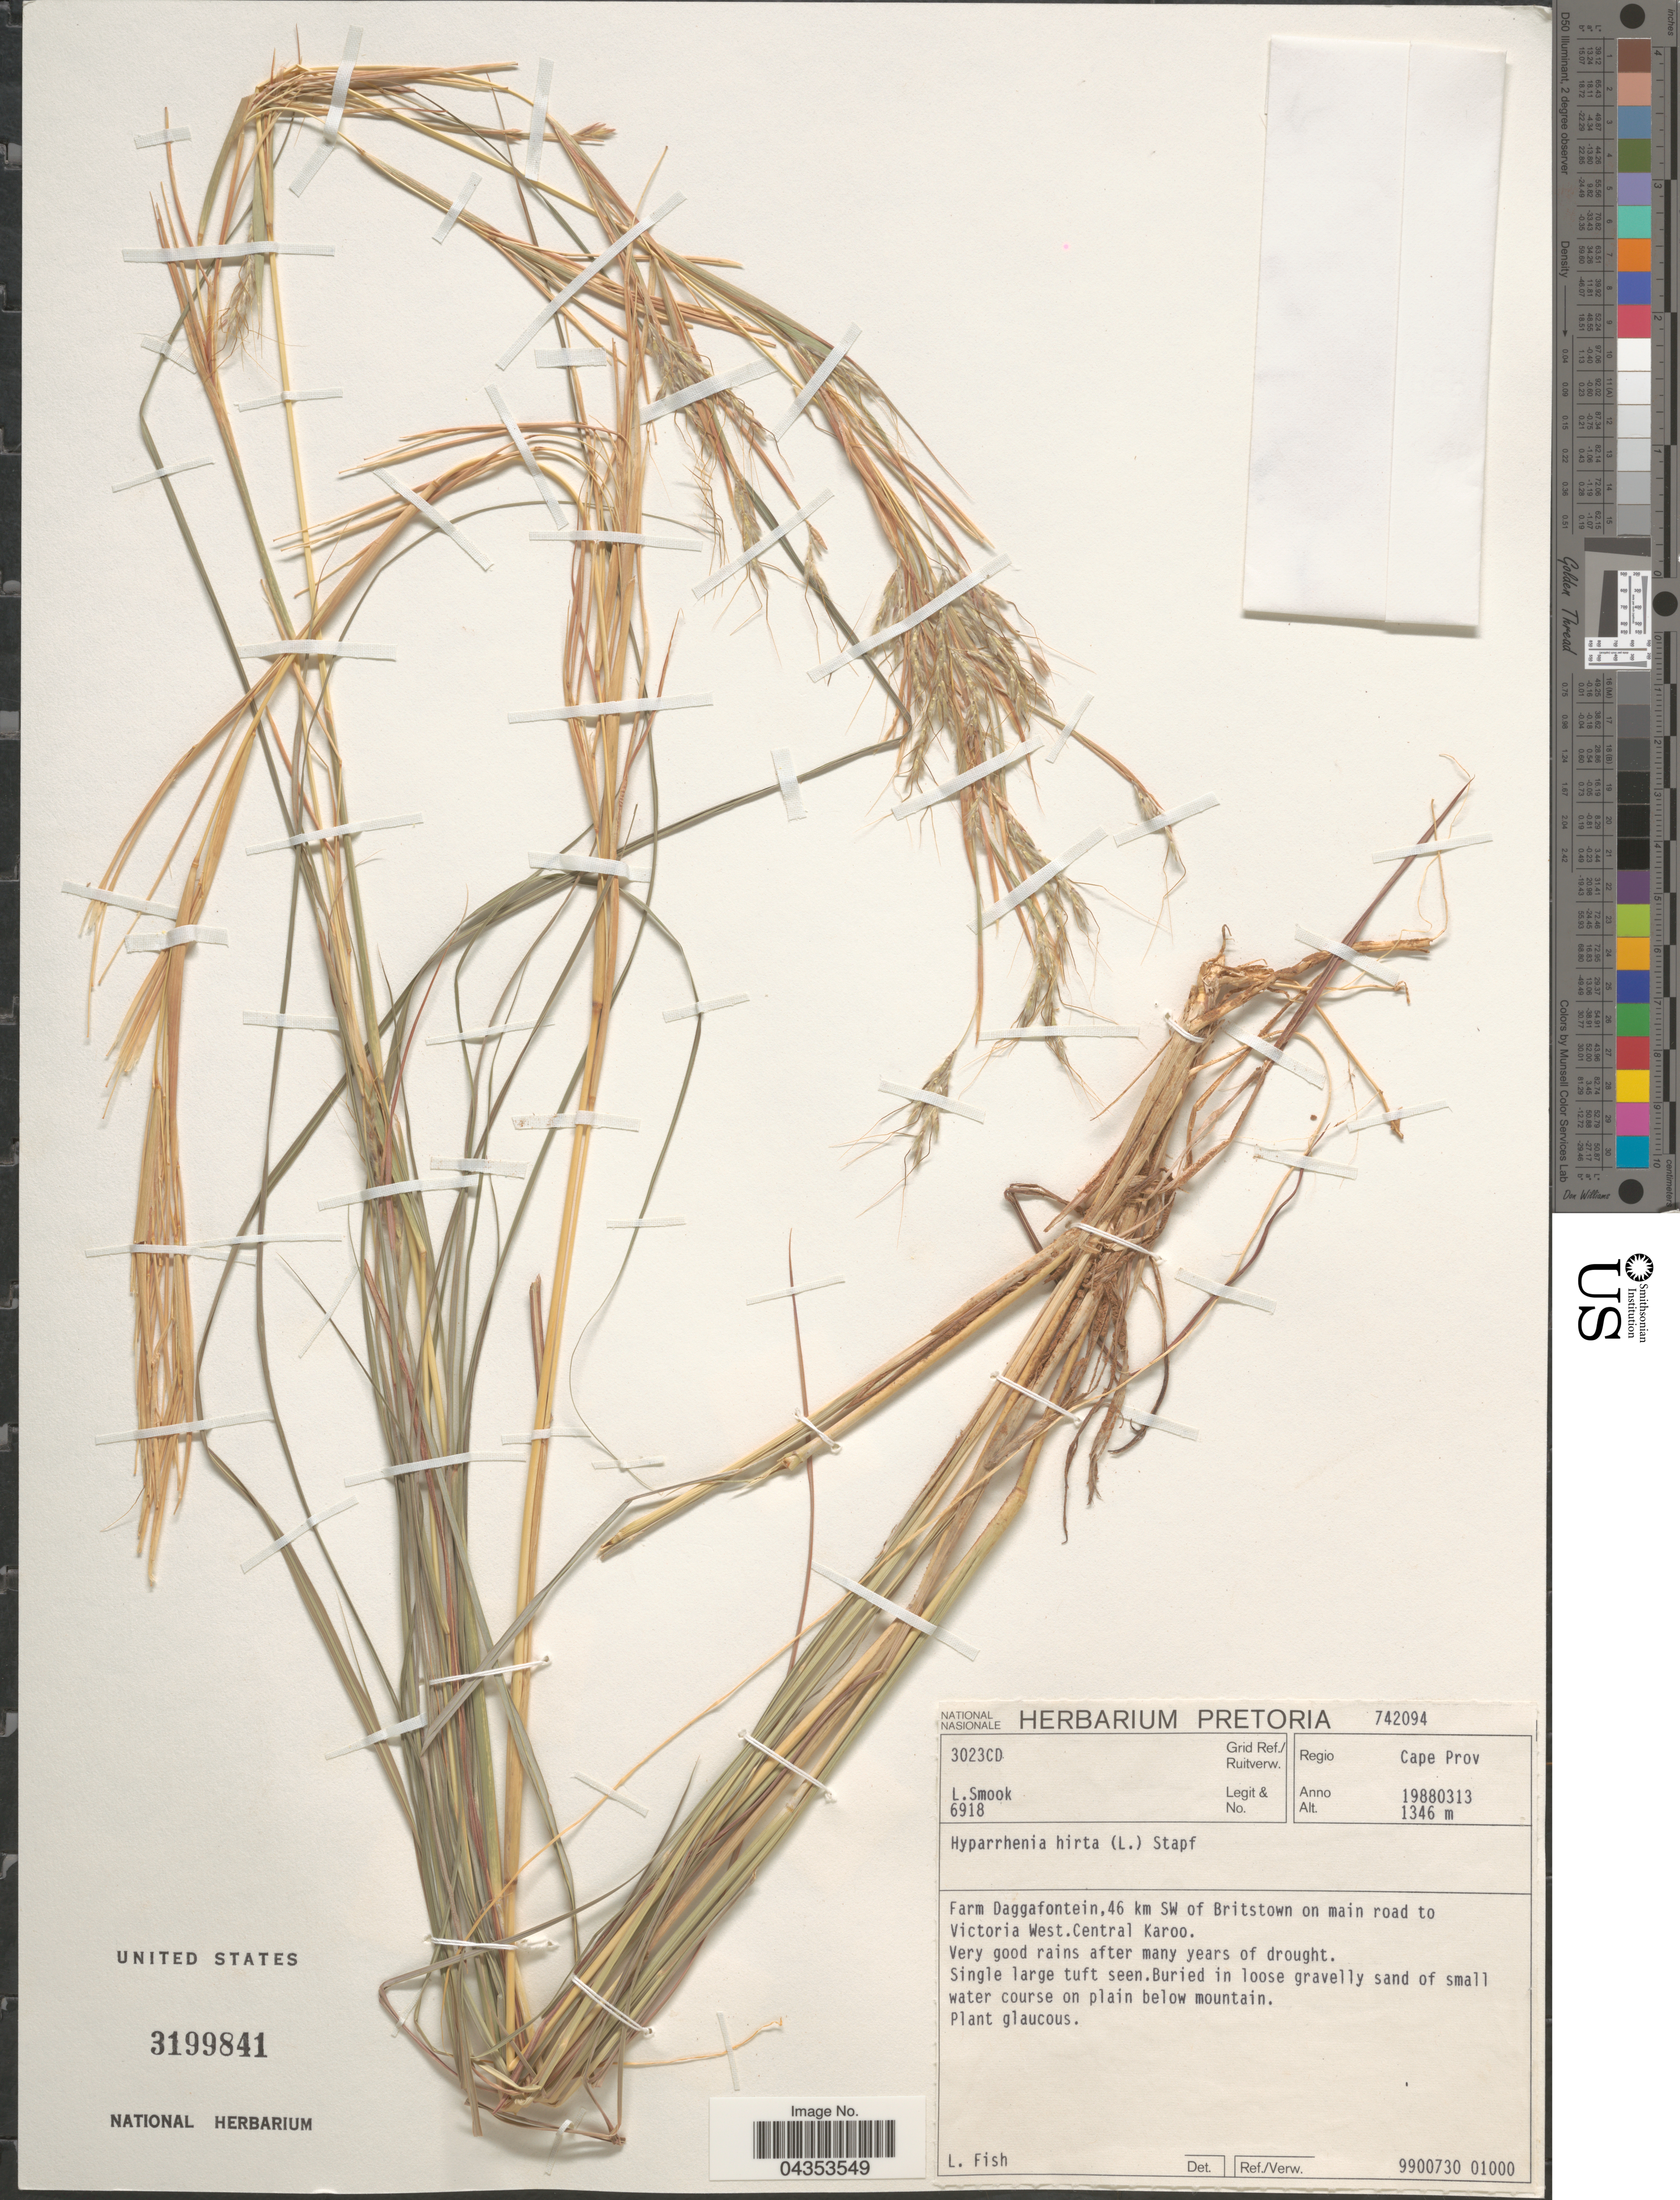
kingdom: Plantae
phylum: Tracheophyta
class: Liliopsida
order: Poales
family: Poaceae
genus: Hyparrhenia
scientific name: Hyparrhenia hirta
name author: (L.) Stapf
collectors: L. Smook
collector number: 6918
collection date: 1988-03-13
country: South Africa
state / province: Northern Cape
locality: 3023CD Grid Ref./Ruitverw. Regio Cape Prov. Farm Daggafontein, 46 km SW of Britstown on main road to Victoria West. Central Karoo.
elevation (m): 1346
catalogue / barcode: US 3199841